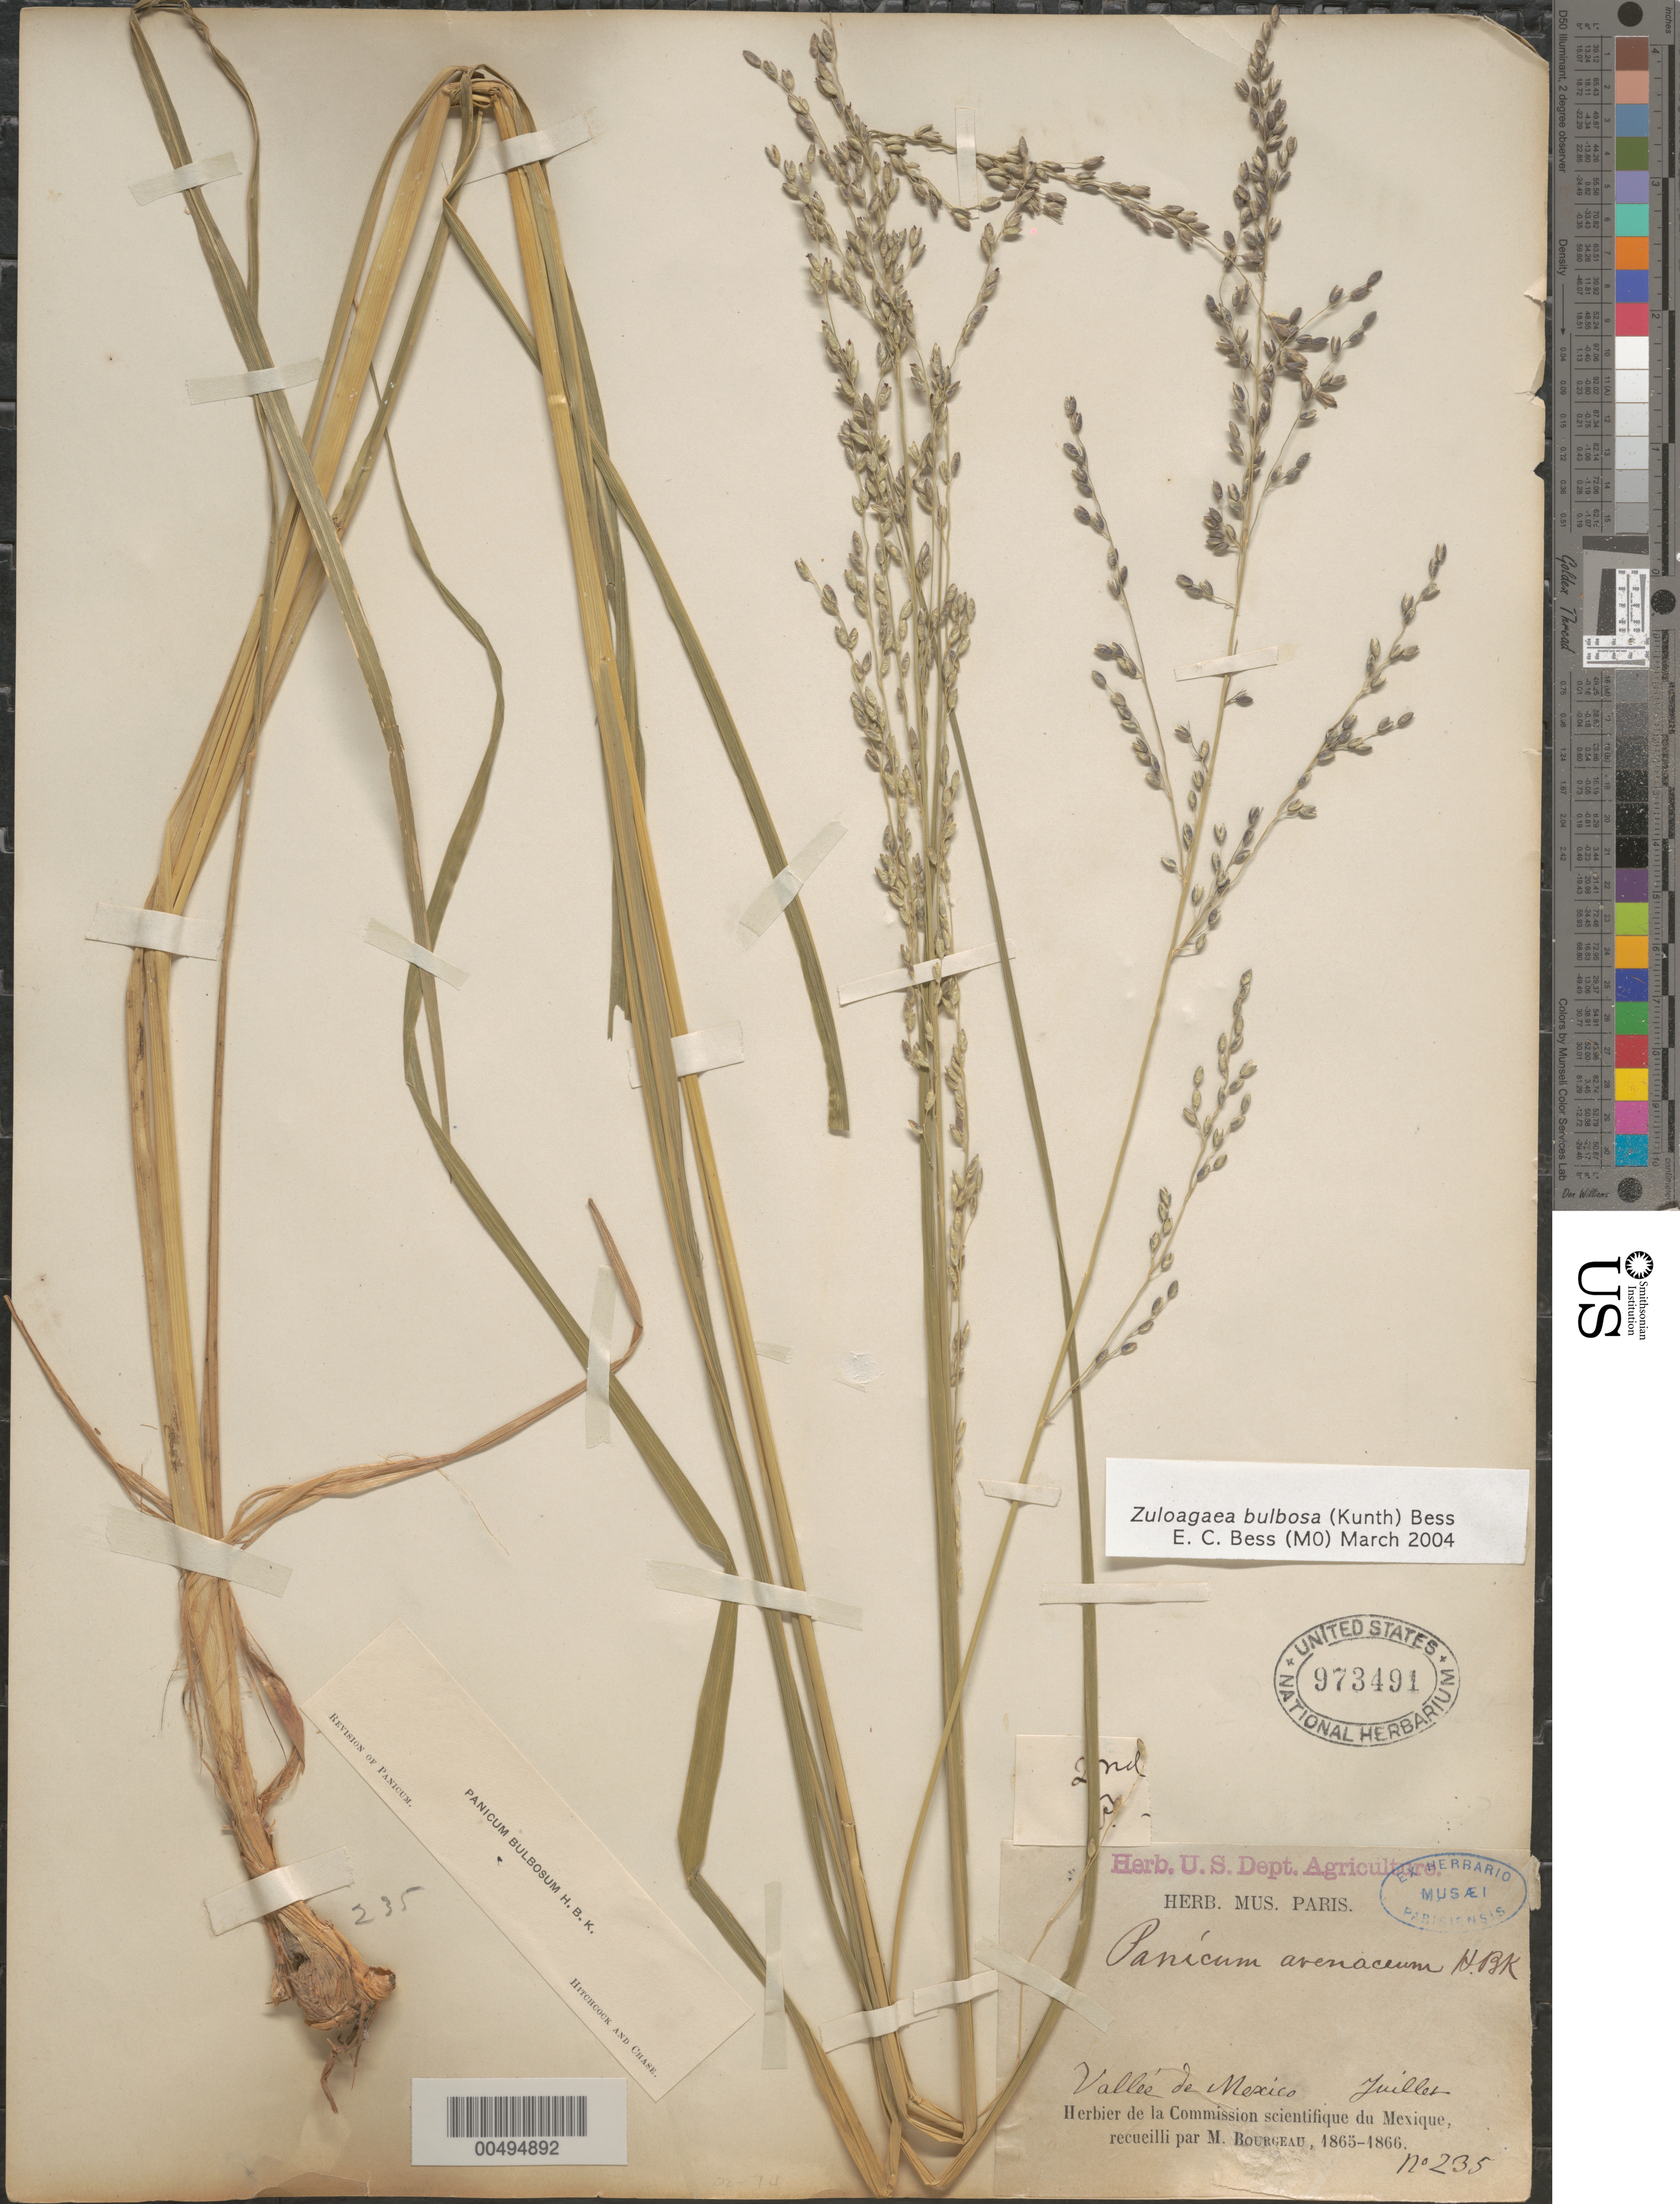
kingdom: Plantae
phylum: Tracheophyta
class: Liliopsida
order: Poales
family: Poaceae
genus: Panicum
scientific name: Panicum bulbosum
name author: Kunth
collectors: E. Bourgeau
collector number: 235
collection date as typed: Jul 1865 or Jul 1866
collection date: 1865-07 or 1866-07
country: Mexico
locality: Valle‚ de Mexico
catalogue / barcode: US 973491